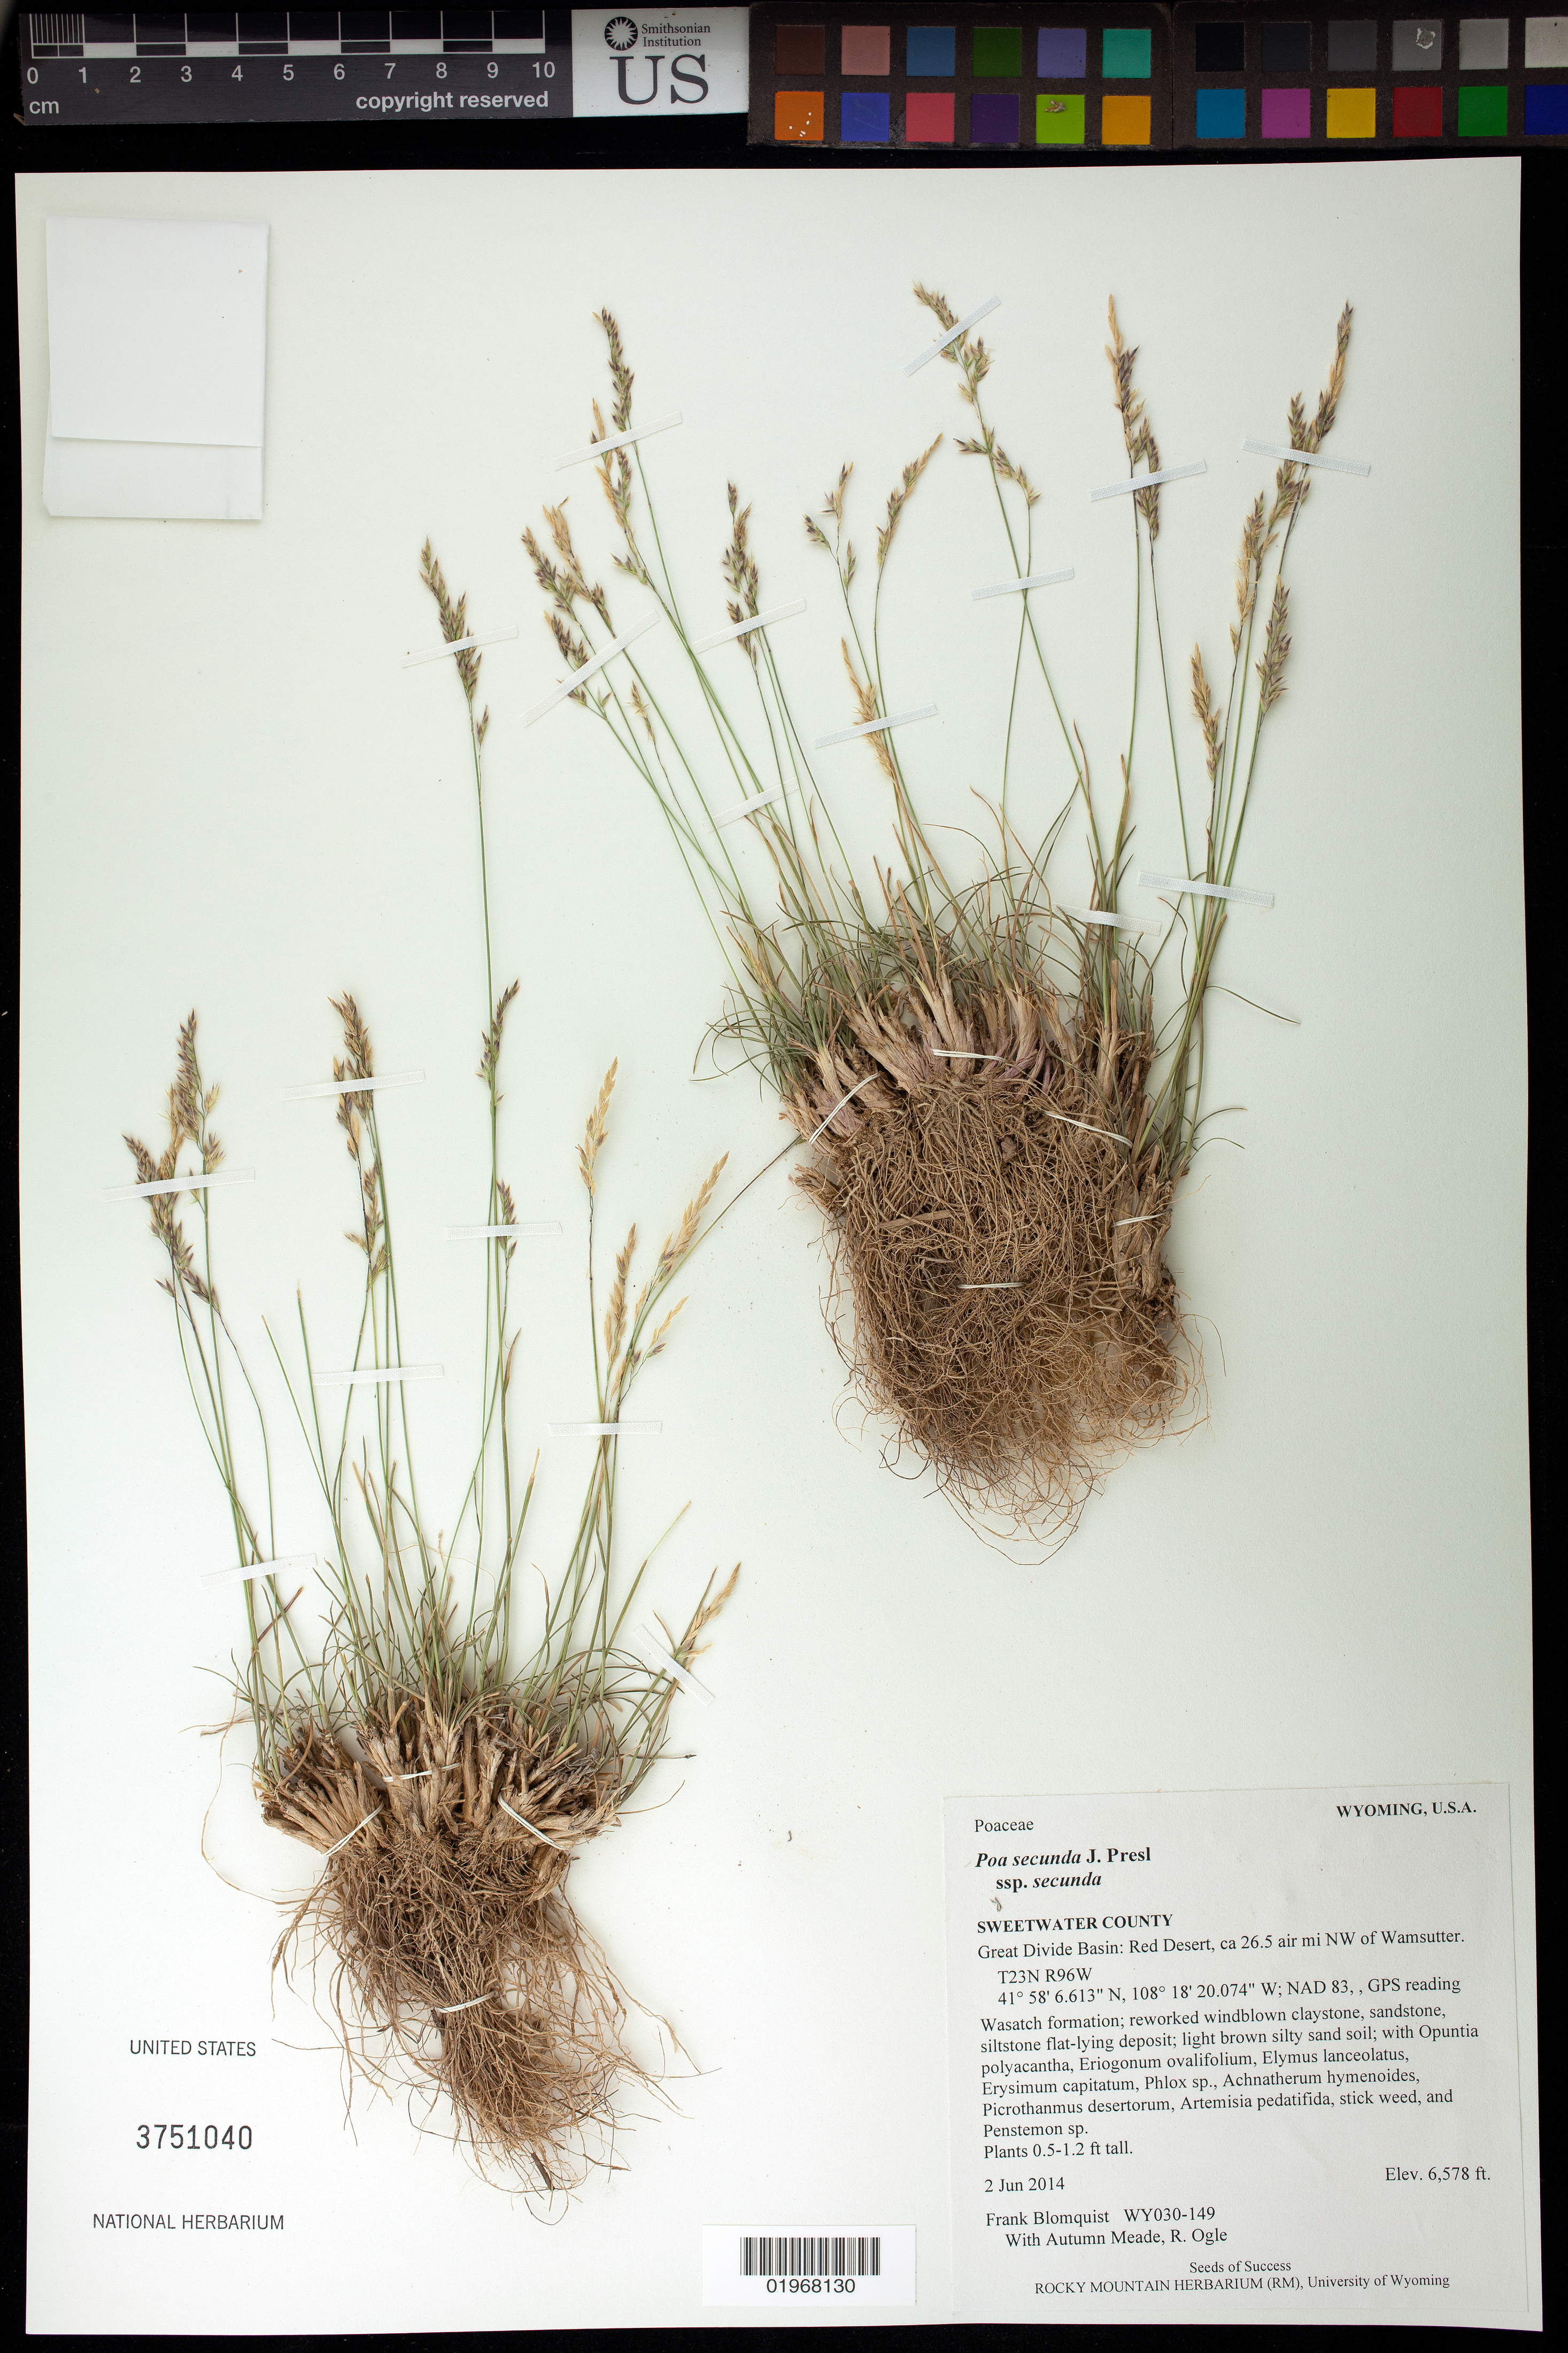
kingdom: Plantae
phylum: Tracheophyta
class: Liliopsida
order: Poales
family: Poaceae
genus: Poa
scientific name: Poa secunda subsp. secunda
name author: J. Presl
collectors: F. Blomquist, A. Meade & R. Ogle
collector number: WY030-149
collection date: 2014-06-02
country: United States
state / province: Wyoming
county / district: Sweetwater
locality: Great Divide Basin: Red Desert, ca 26.5 air mi. NW of Wamsutter.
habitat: Reworked windblown claystone, sandstone, siltstone flat-lying deposit, light brown silty sand soil. With Phlox sp., Artemisia pedatifida, Penstemon sp, ect.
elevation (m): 2005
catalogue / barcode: US 3751040